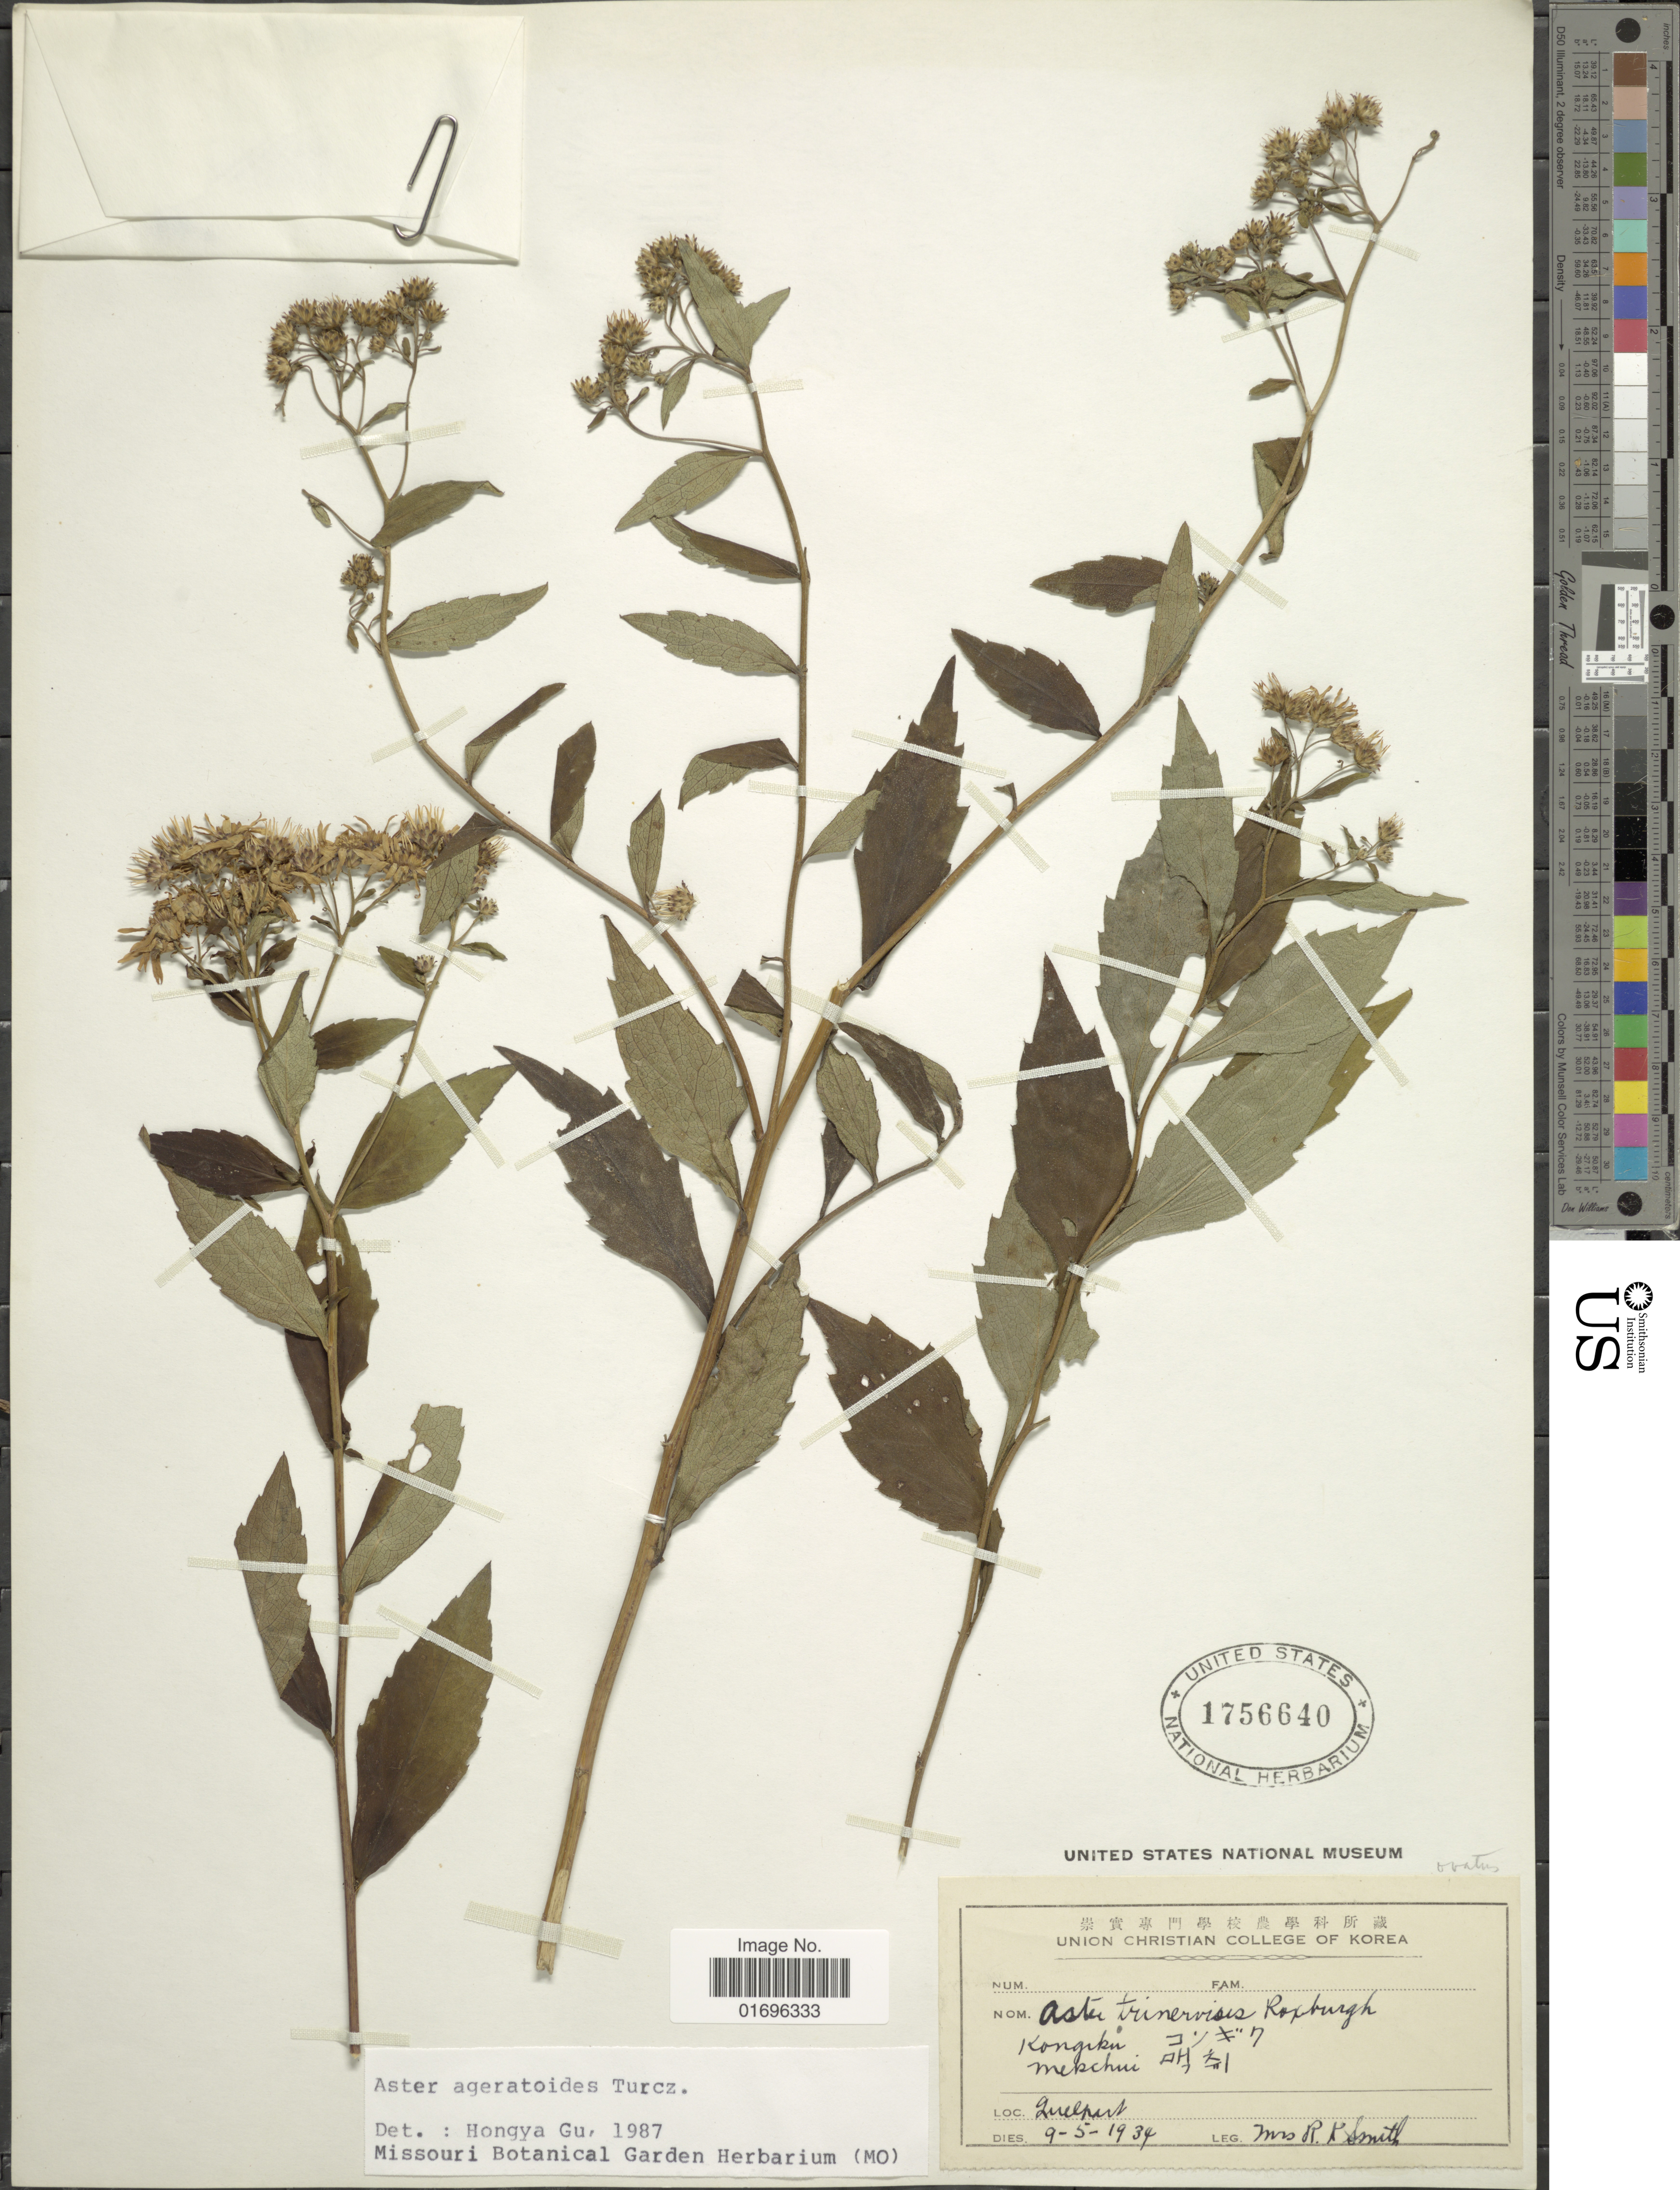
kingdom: Plantae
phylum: Tracheophyta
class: Magnoliopsida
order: Asterales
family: Asteraceae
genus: Aster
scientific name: Aster ageratoides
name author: Turcz.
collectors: R. Smith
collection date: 1934-05-09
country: South Korea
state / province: Jeju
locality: Zuelpart.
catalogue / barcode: US 1756640